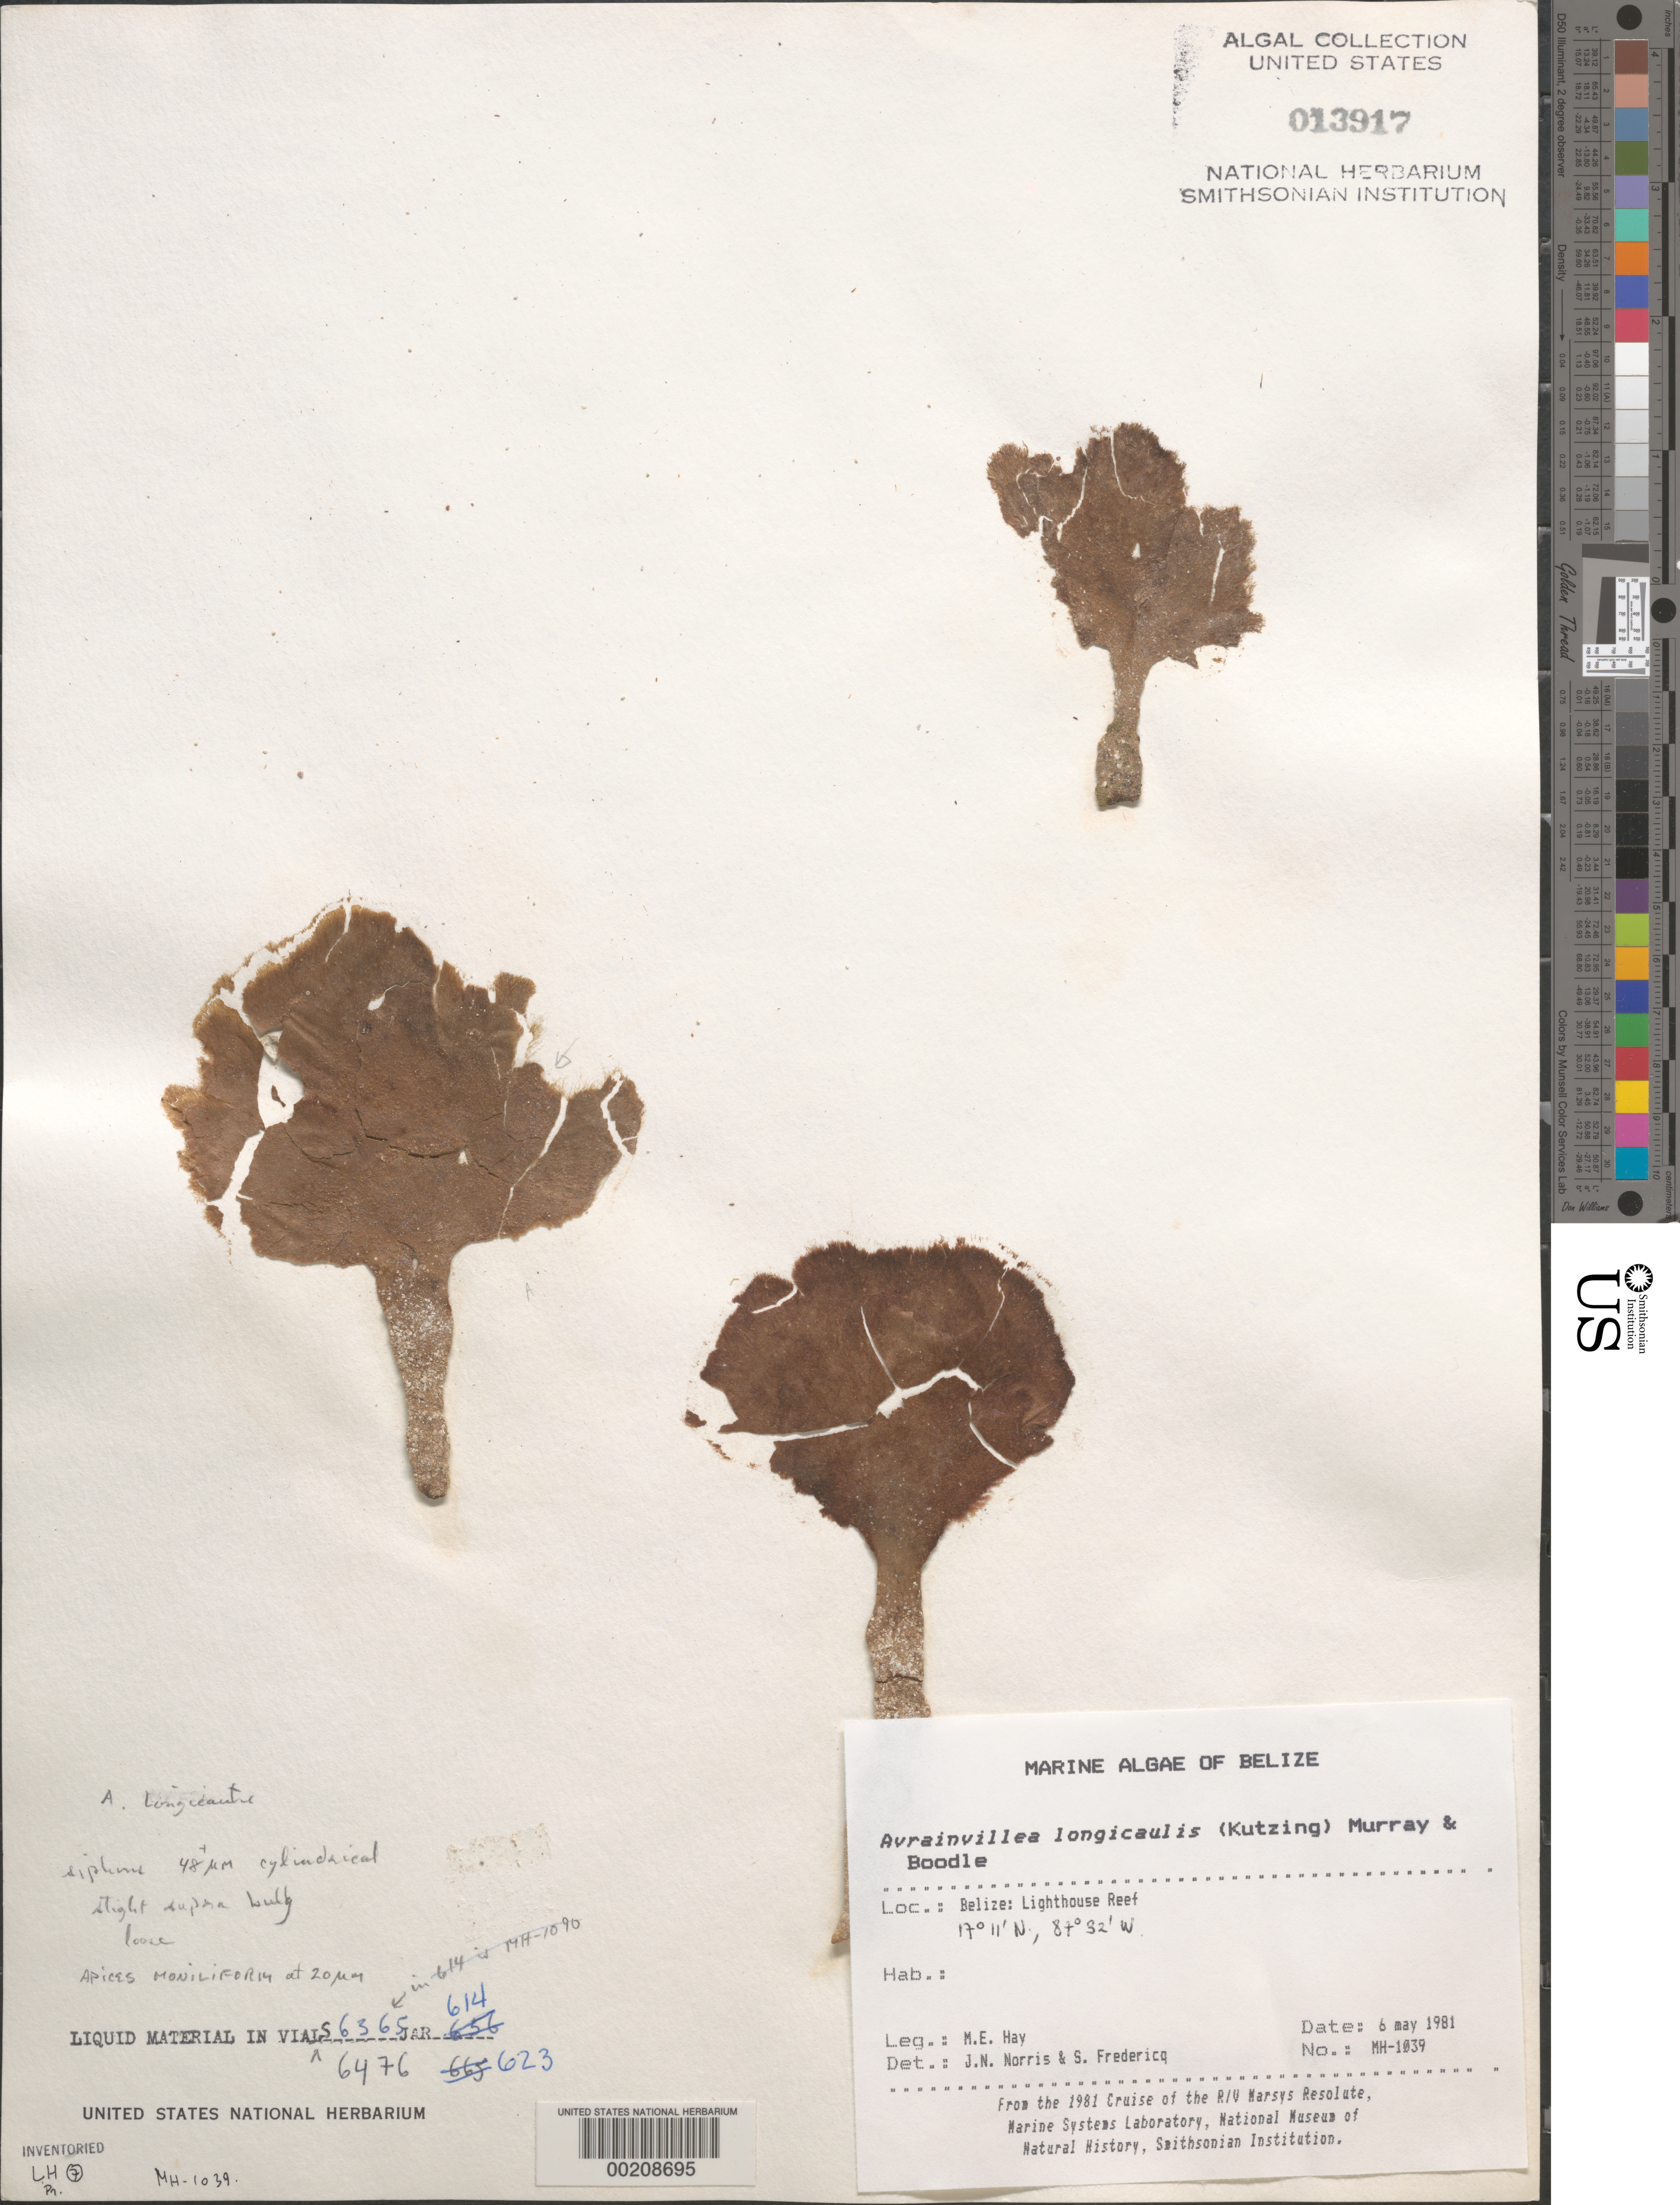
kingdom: Plantae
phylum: Chlorophyta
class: Ulvophyceae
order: Bryopsidales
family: Dichotomosiphonaceae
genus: Avrainvillea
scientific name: Avrainvillea longicaulis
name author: (Kütz.) G. Murray & Boodle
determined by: Norris, J. N.; Fredericq, S.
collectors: M. E. Hay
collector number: MEH-1039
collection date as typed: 06 May 1981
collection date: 1981-05-06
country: Belize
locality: Lighthouse reef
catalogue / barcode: US 13917